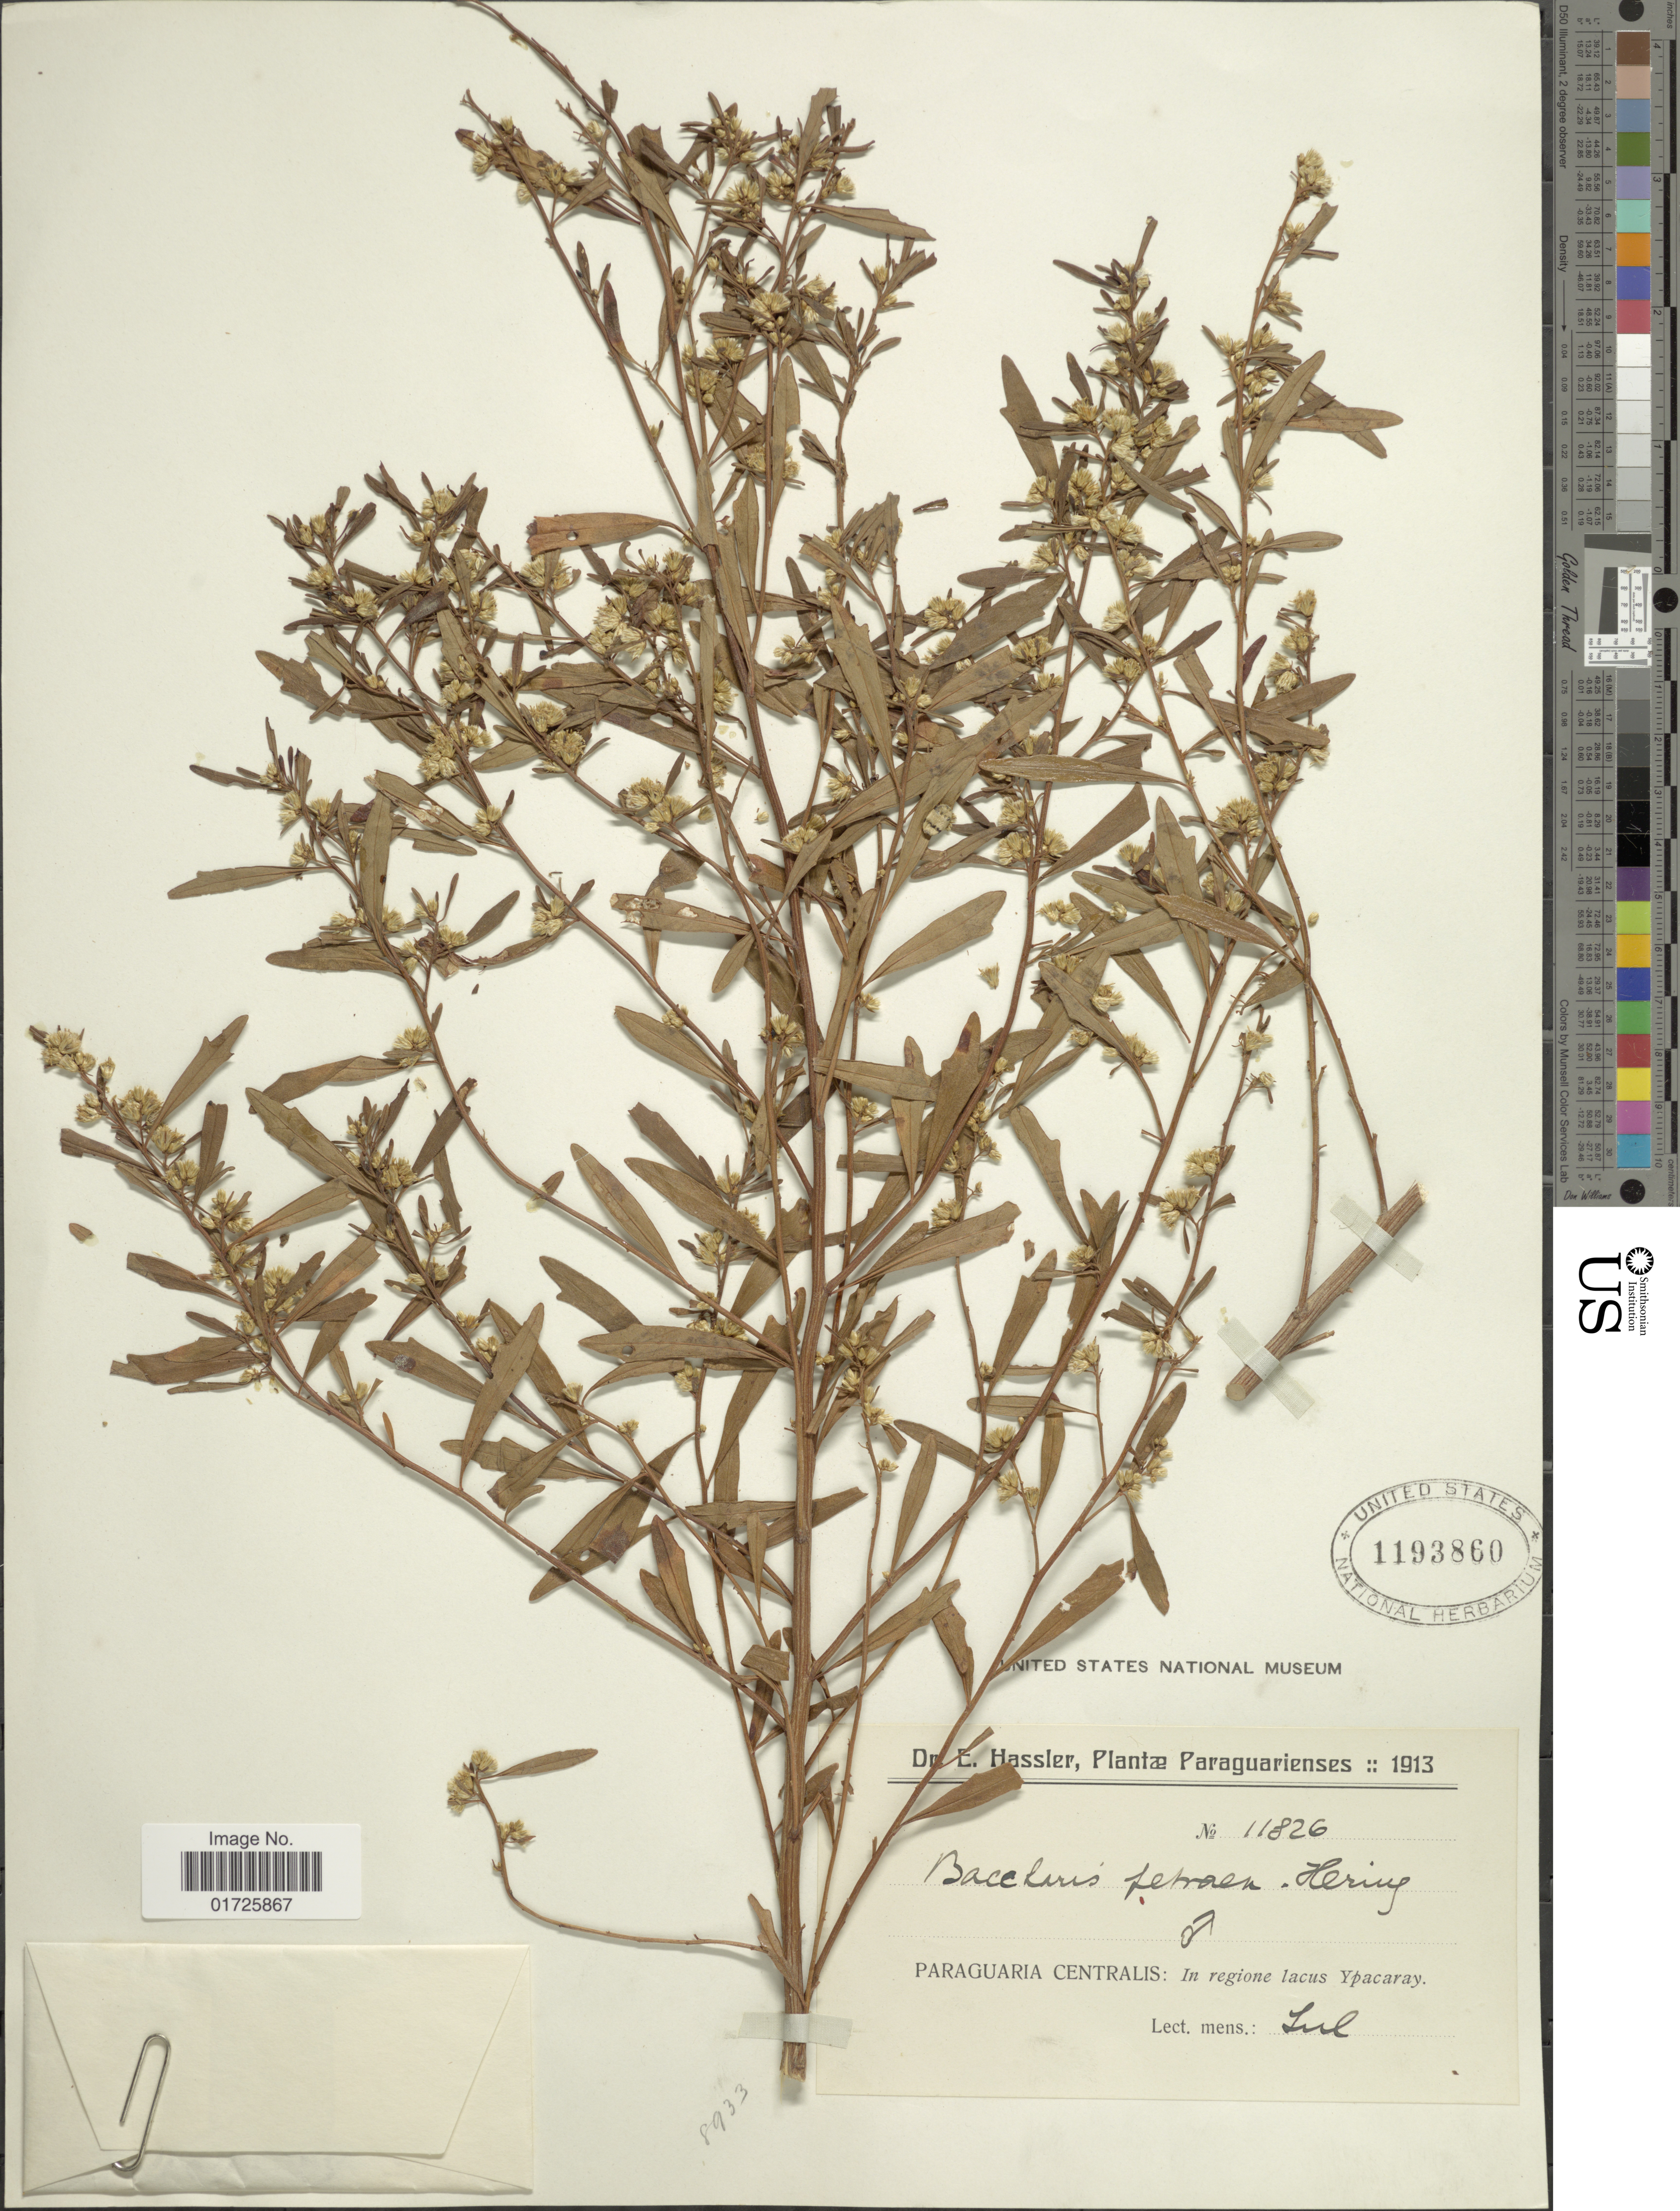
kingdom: Plantae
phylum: Tracheophyta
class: Magnoliopsida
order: Asterales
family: Asteraceae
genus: Baccharis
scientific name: Baccharis petraea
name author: Herring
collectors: E. Hassler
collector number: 11826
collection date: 1913-07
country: Paraguay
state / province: Central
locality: Paraguaria Centralis: In regione lacus Ypacaray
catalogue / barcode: US 1193860